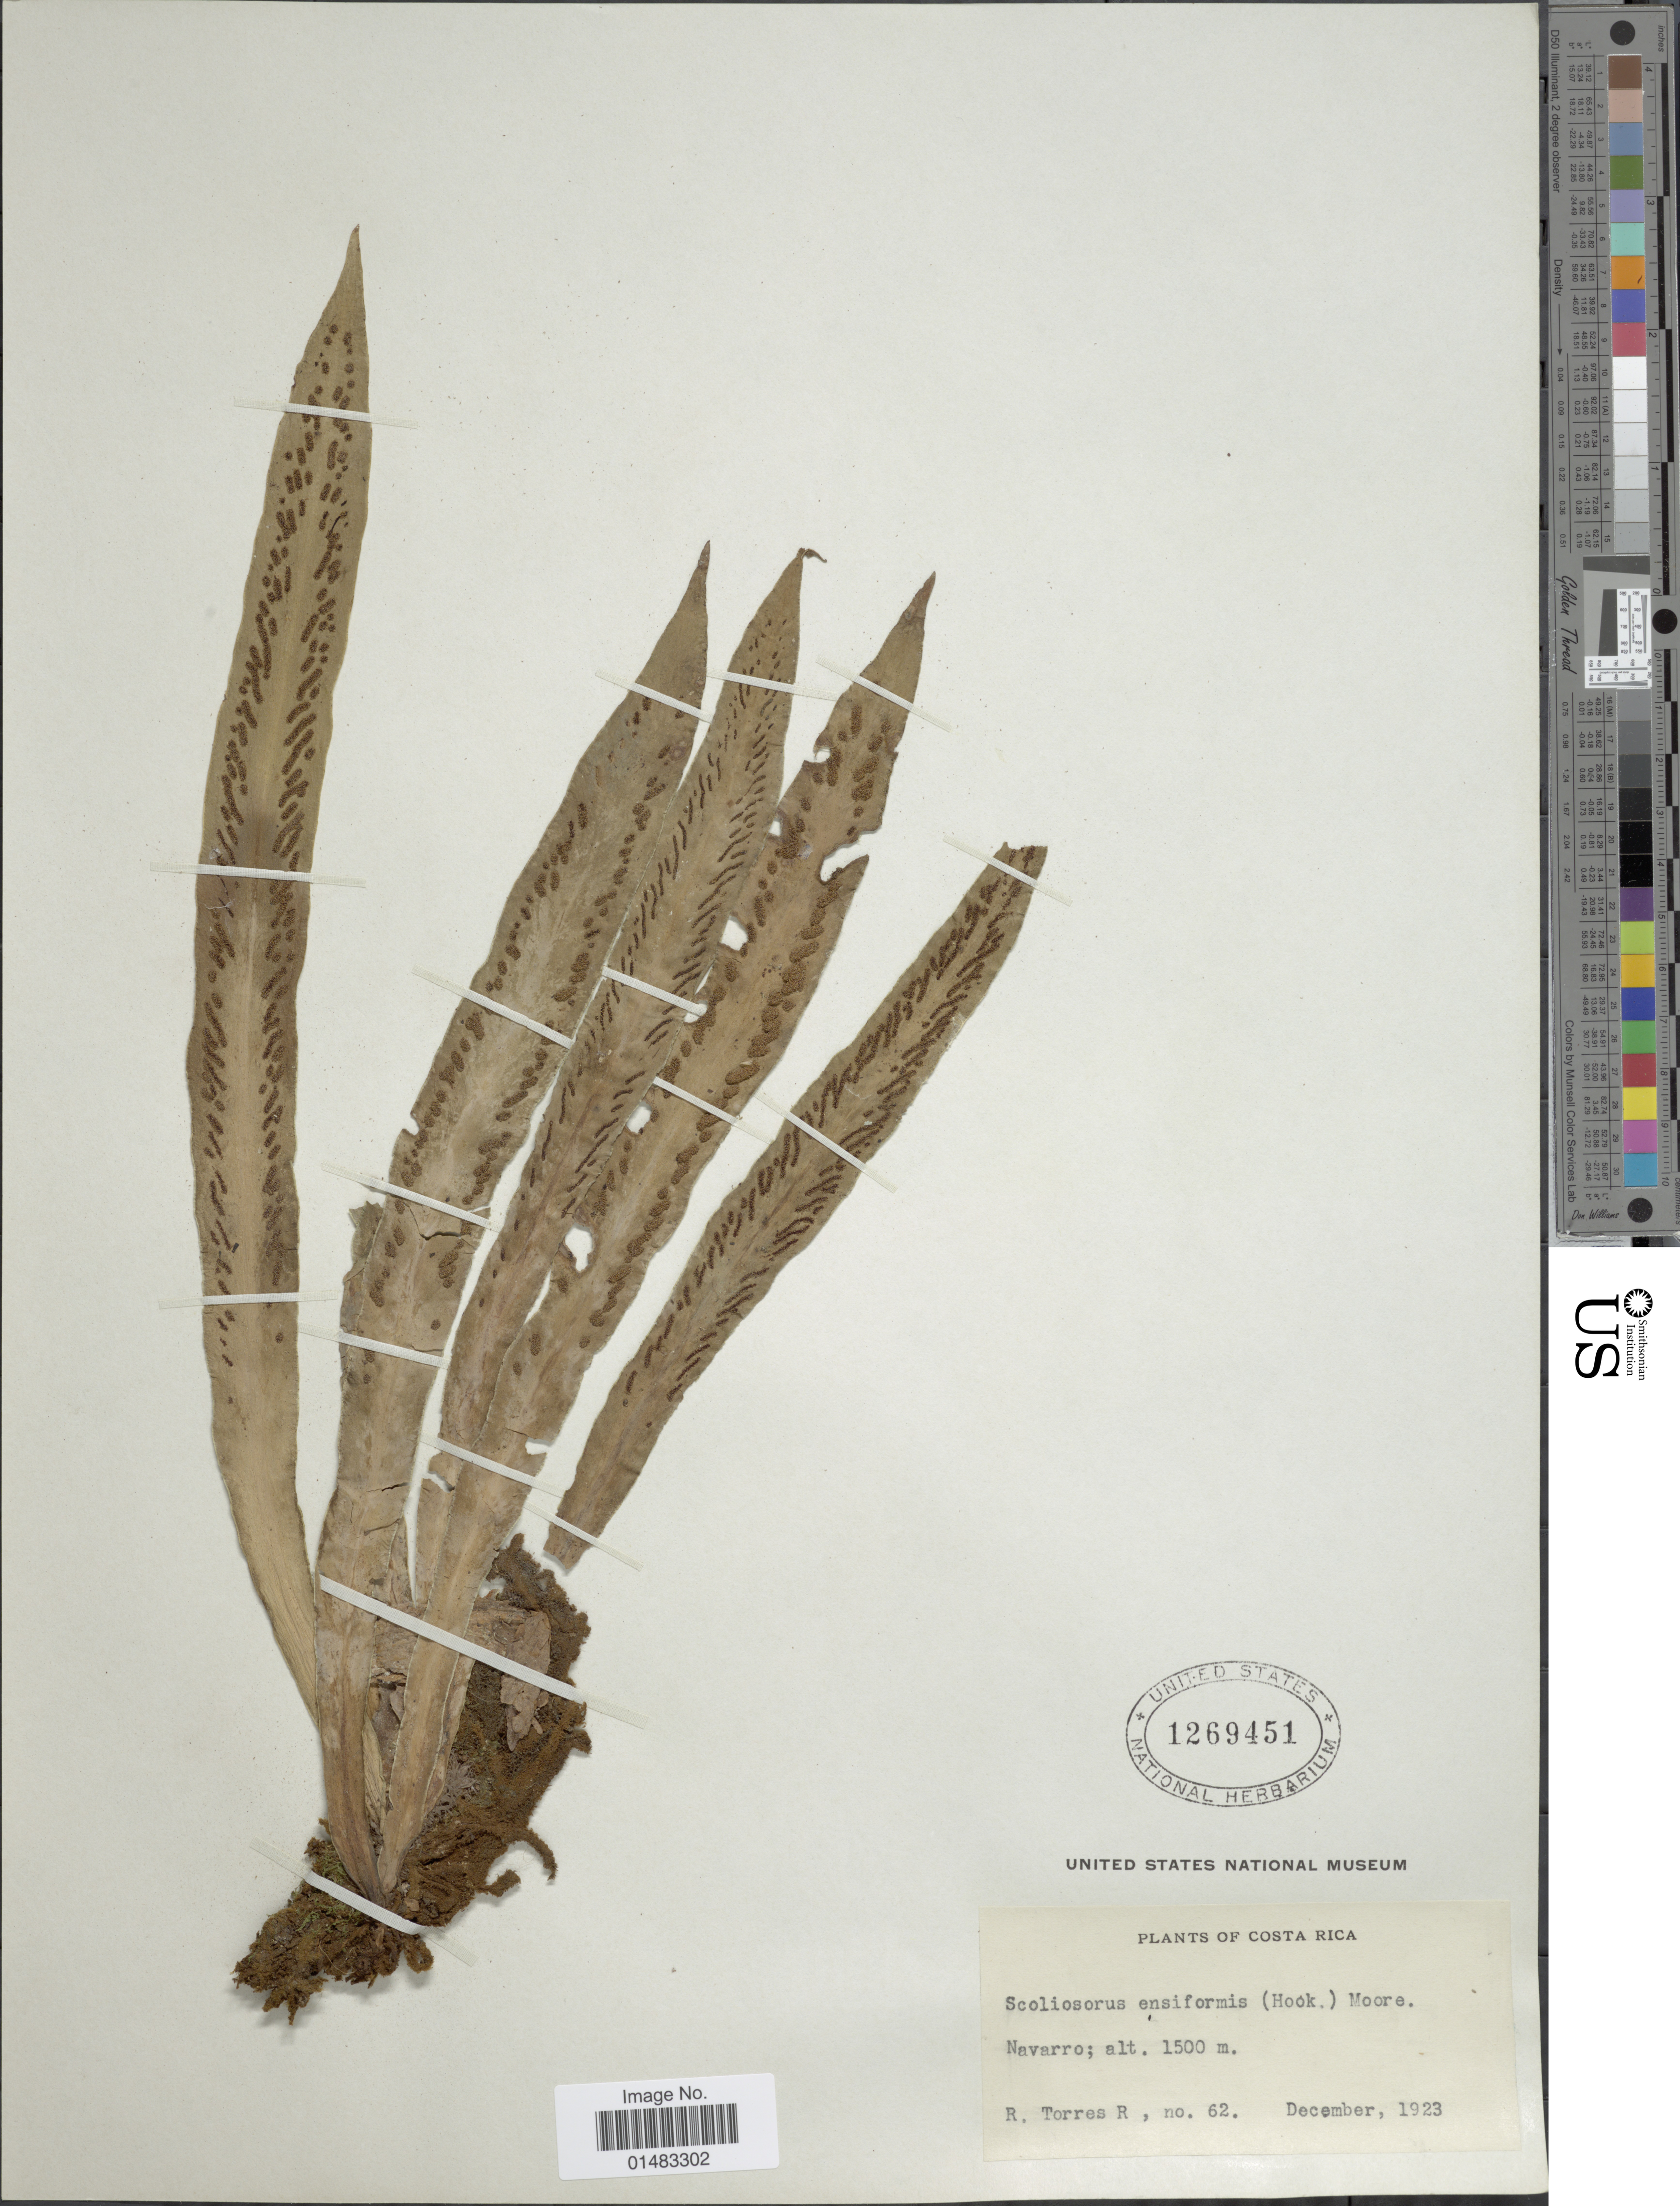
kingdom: Plantae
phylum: Tracheophyta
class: Polypodiopsida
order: Polypodiales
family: Pteridaceae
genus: Scoliosorus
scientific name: Scoliosorus ensiformis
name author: (Hook.) T. Moore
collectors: R. Torres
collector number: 62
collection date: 1923-12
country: Costa Rica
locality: Navarro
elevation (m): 1500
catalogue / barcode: US 1269451